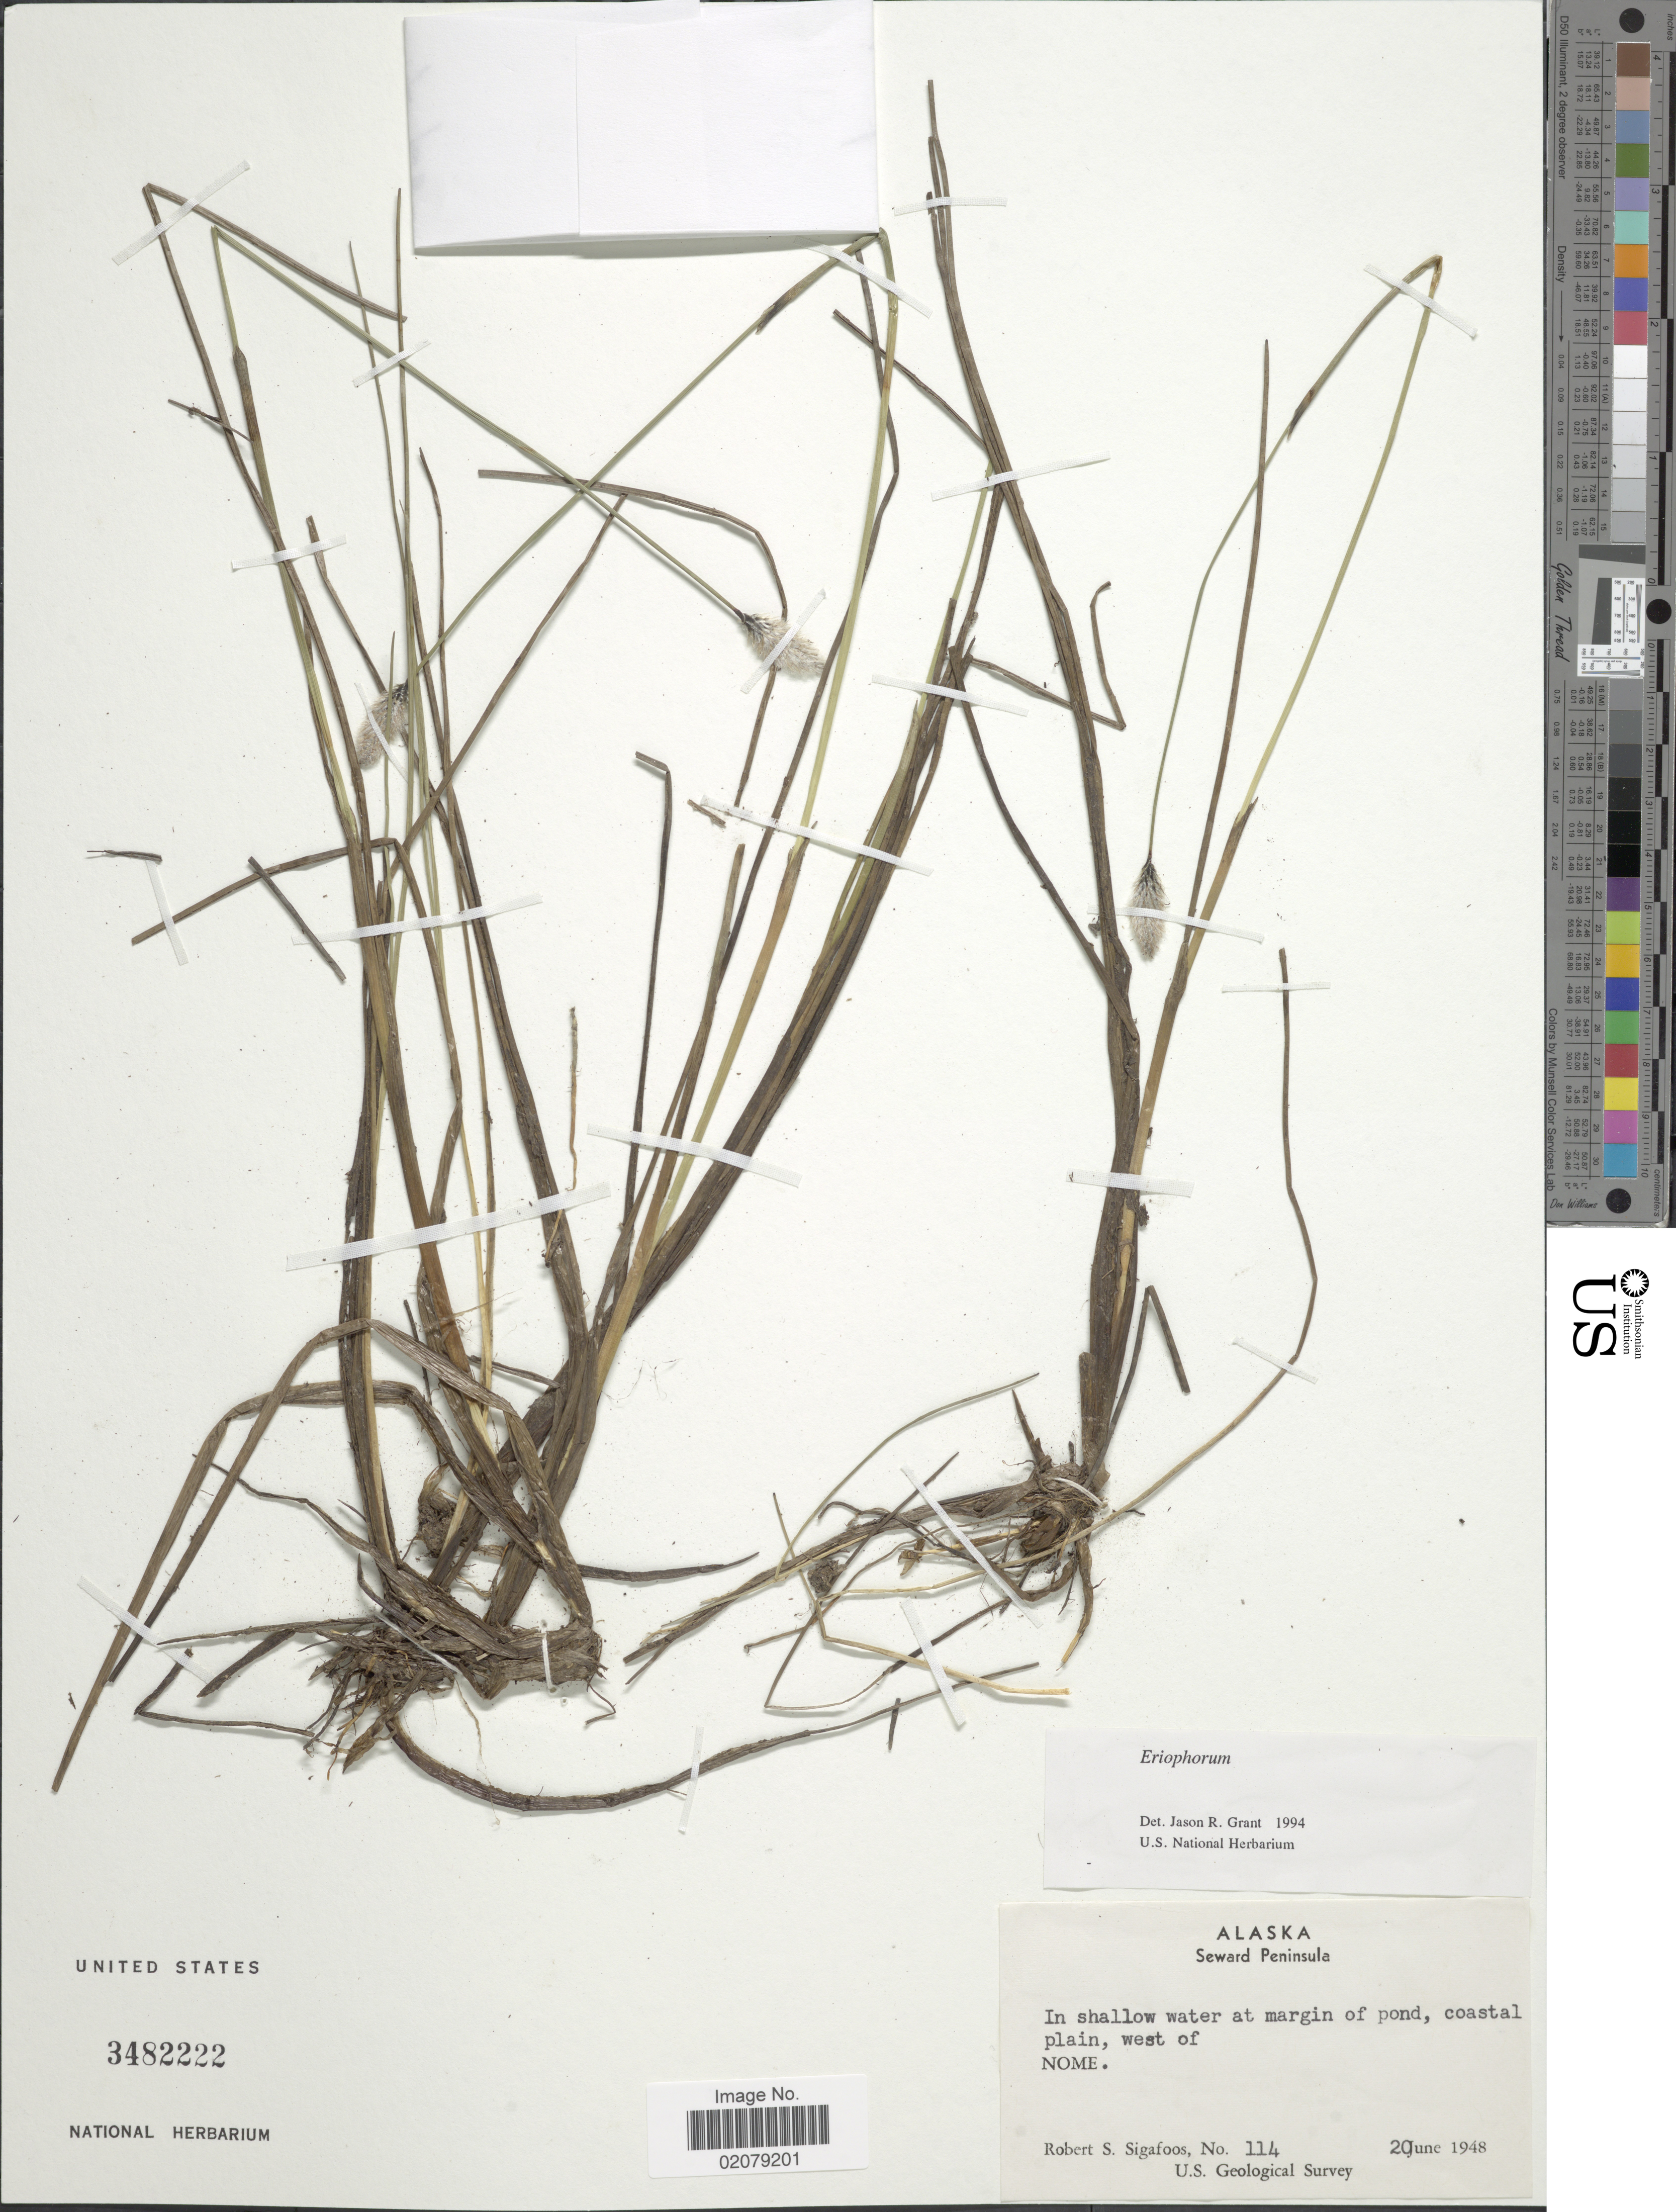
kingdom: Plantae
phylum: Tracheophyta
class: Liliopsida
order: Poales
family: Cyperaceae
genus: Eriophorum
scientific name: Eriophorum sp.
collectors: R. Sigafoos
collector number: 114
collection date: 1948-06-20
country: United States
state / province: Alaska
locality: Seward Peninsula, coastal plain, west of Nome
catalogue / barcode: US 3482222